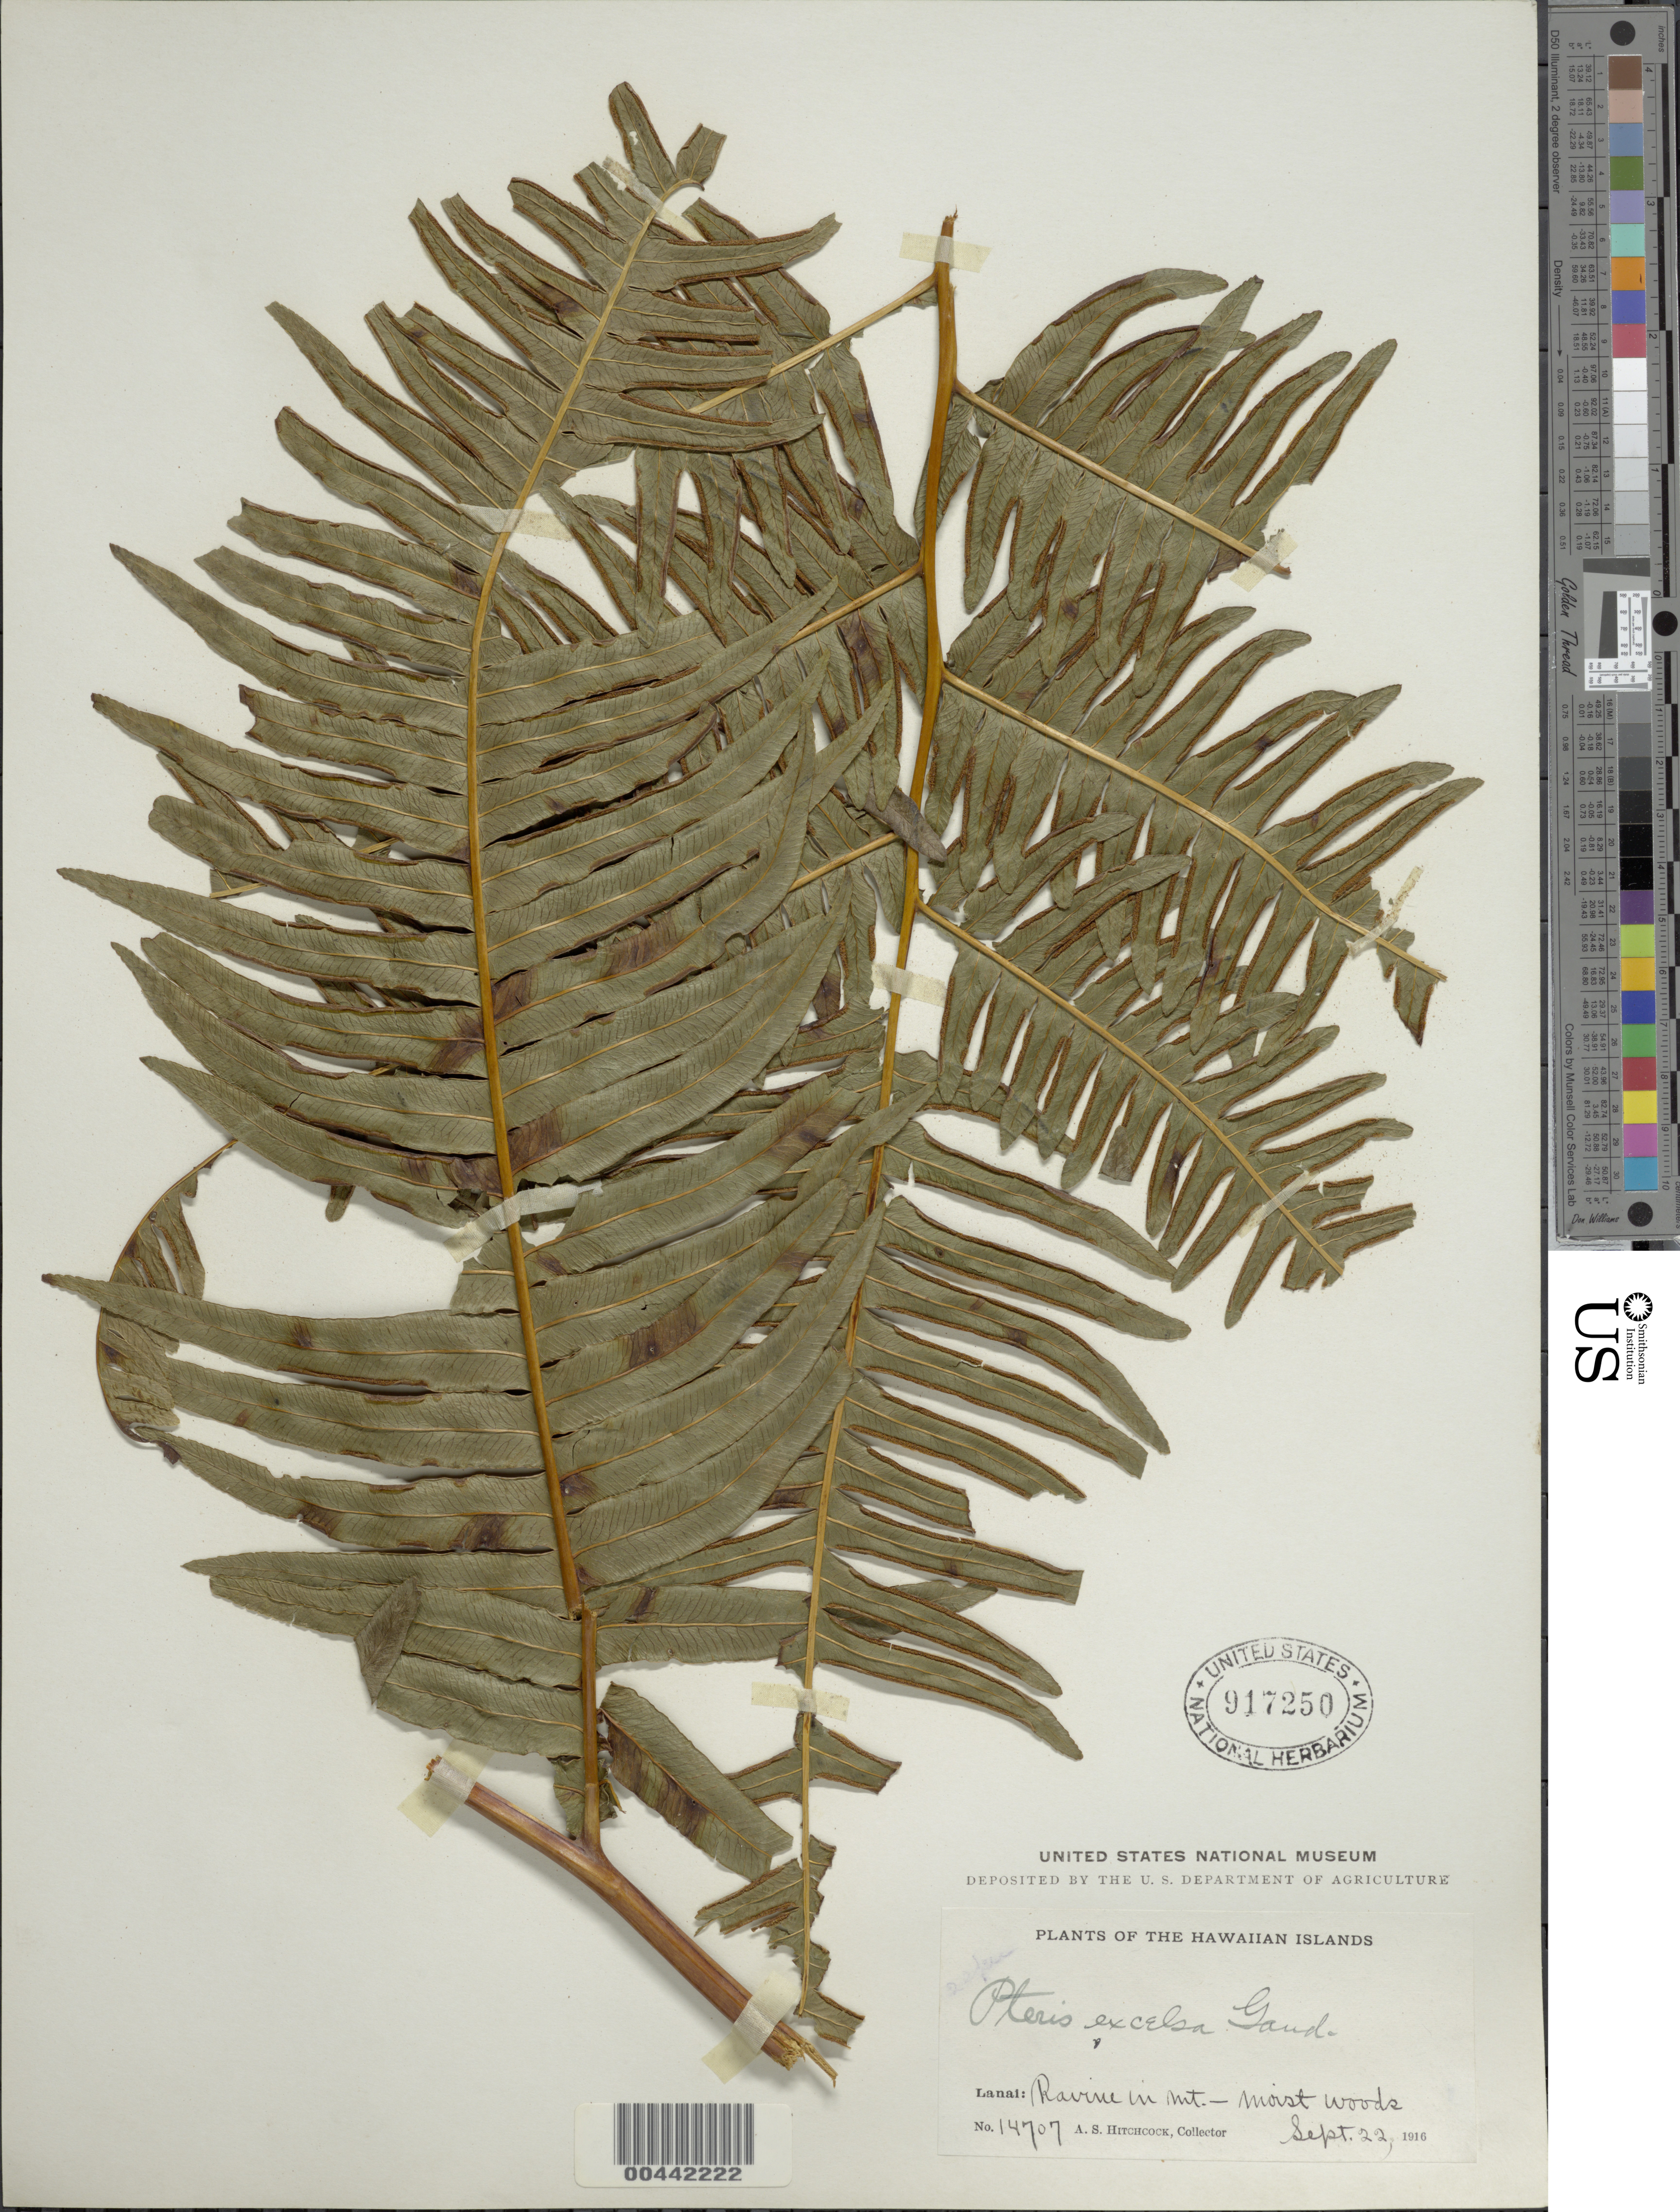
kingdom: Plantae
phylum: Tracheophyta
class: Polypodiopsida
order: Polypodiales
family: Pteridaceae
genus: Pteris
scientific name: Pteris terminalis var. terminalis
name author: Wall.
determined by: Wagner, W. L., (BOT), Smithsonian Institution - National Museum of Natural History (UNITED STATES)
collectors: A. S. Hitchcock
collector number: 14707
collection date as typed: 22 Sep 1916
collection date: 1916-09-22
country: United States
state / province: Hawaii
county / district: Maui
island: Lana'i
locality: Ravine in mt.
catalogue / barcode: US 917250